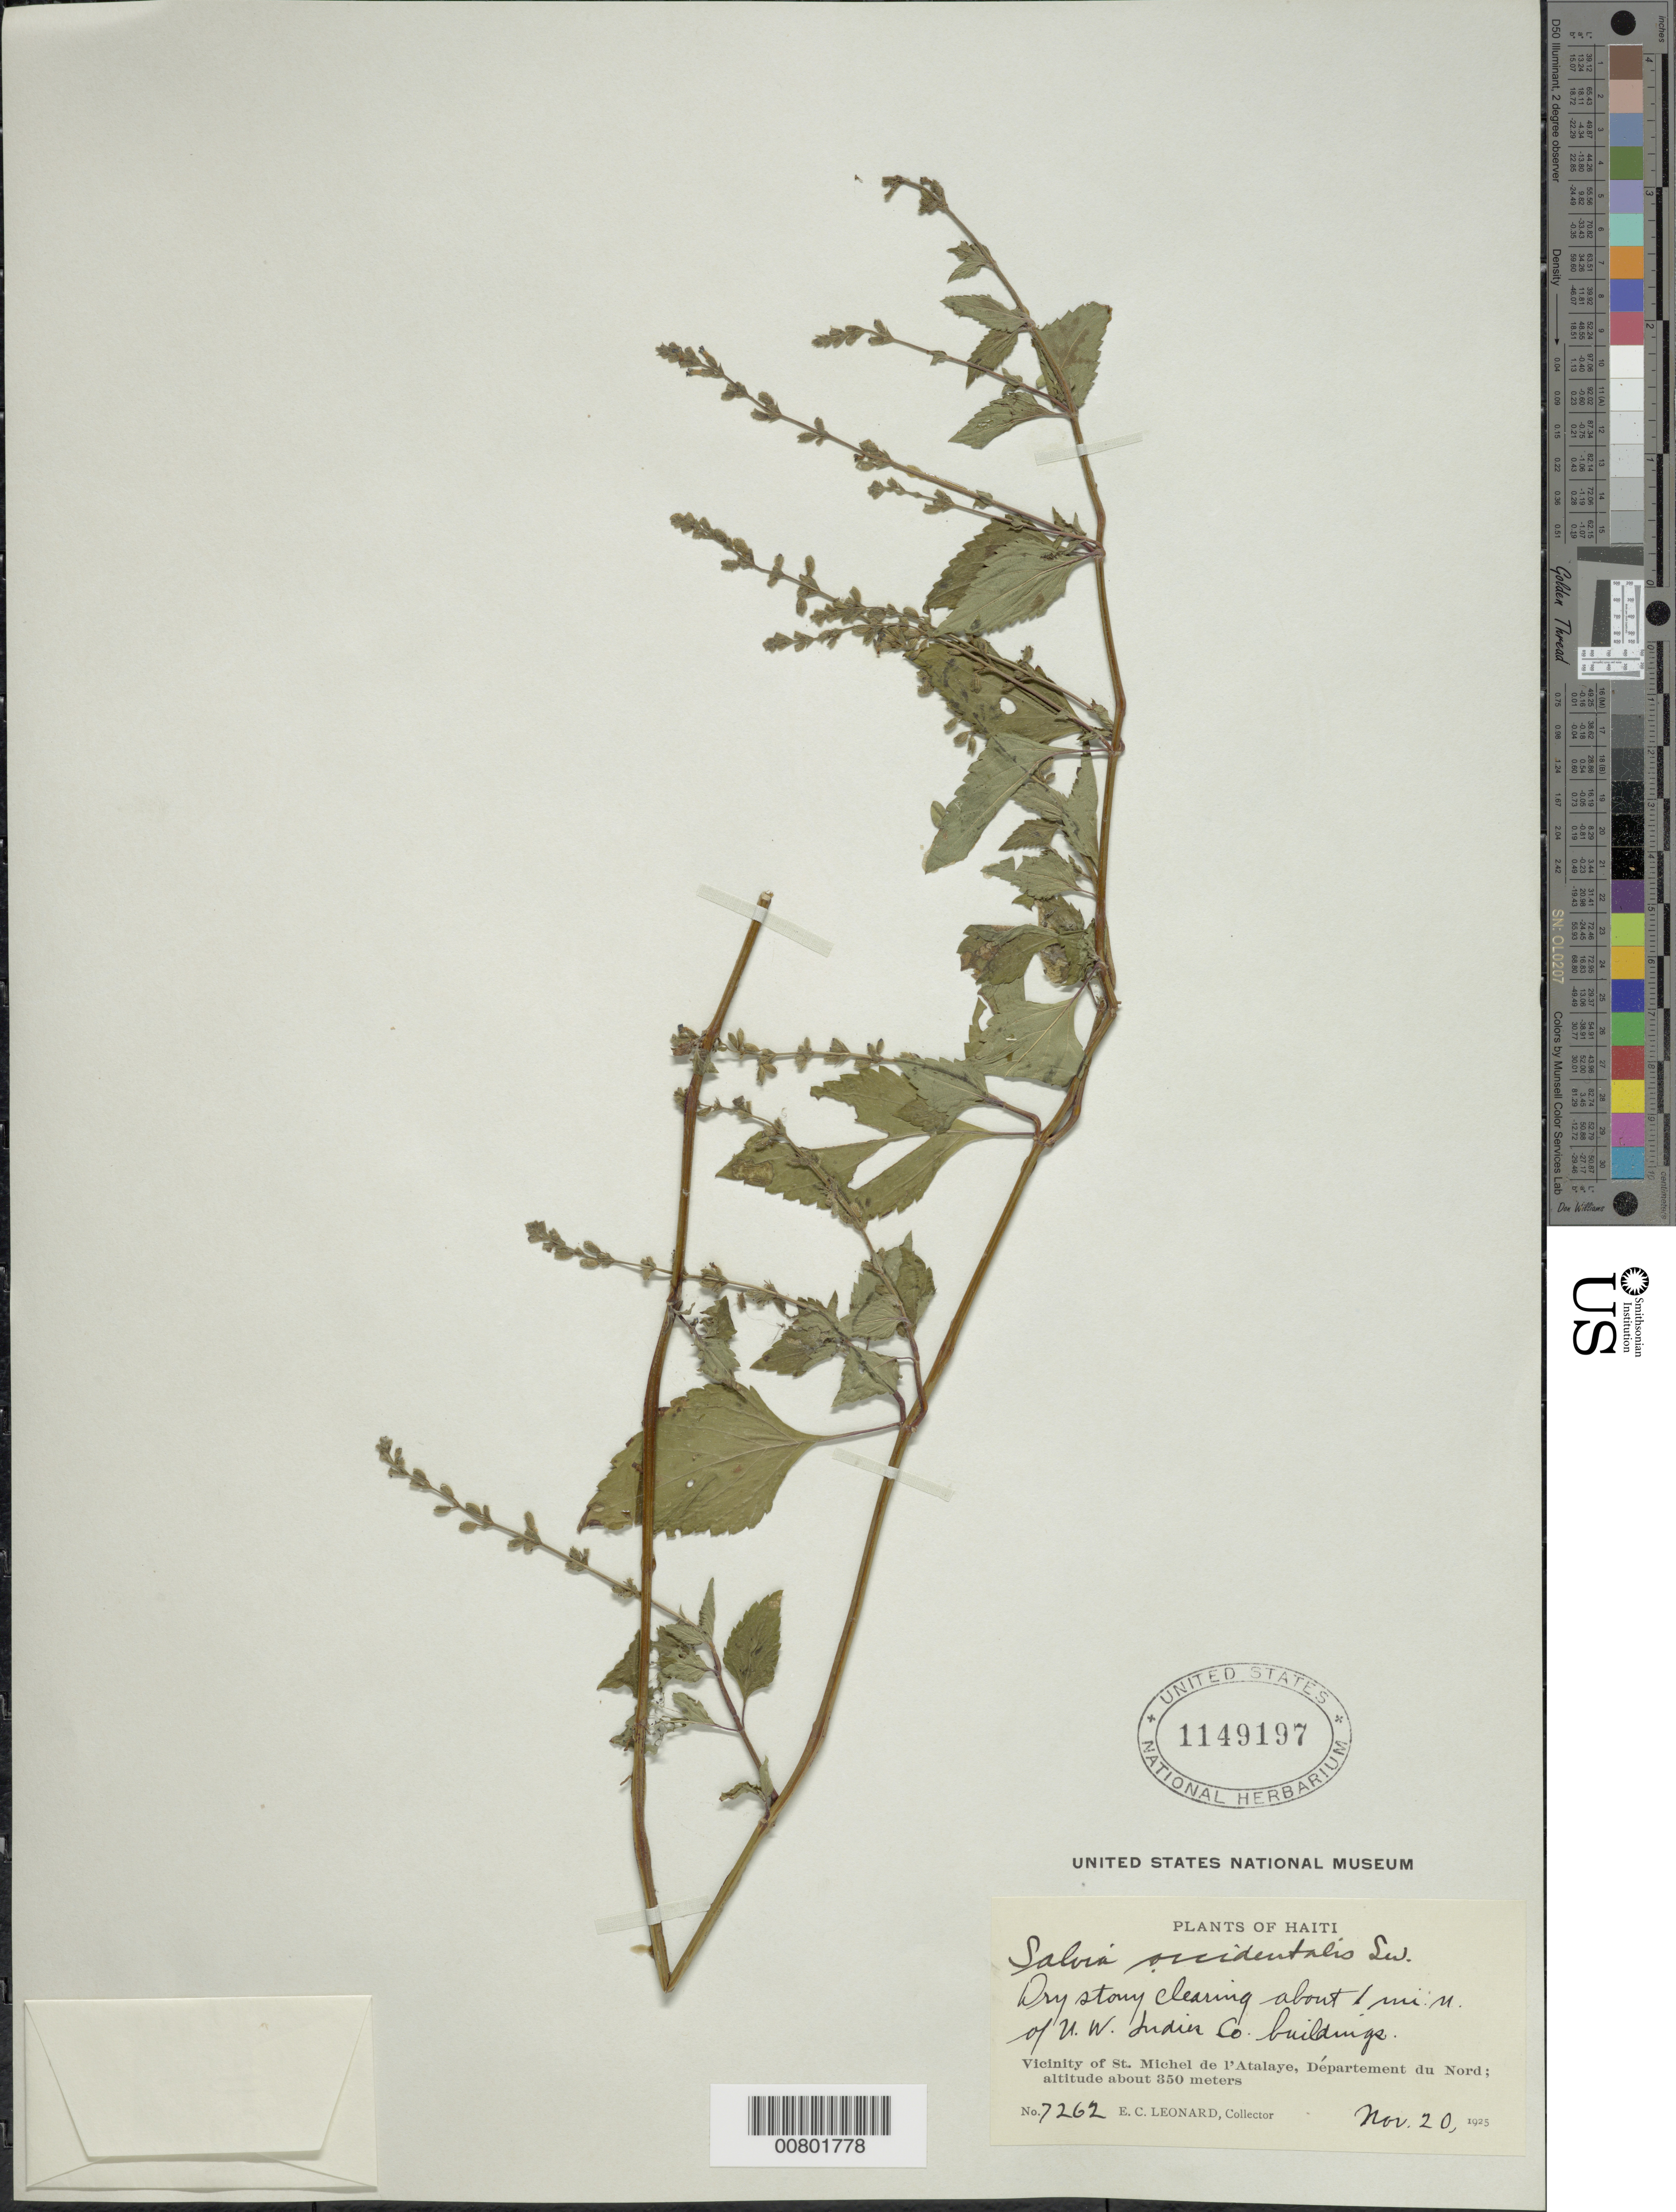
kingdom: Plantae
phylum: Tracheophyta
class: Magnoliopsida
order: Lamiales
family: Lamiaceae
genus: Salvia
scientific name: Salvia occidentalis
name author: Sw.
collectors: E. C. Leonard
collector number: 7262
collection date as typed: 20 Nov 1925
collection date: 1925-11-20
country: Haiti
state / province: Artibonite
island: Hispaniola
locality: Vicinity of St. Michel de l'Atalaye, ca. 1 m N of UW Indies Co. buildings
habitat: Dry stony clearing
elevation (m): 350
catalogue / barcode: US 1149197